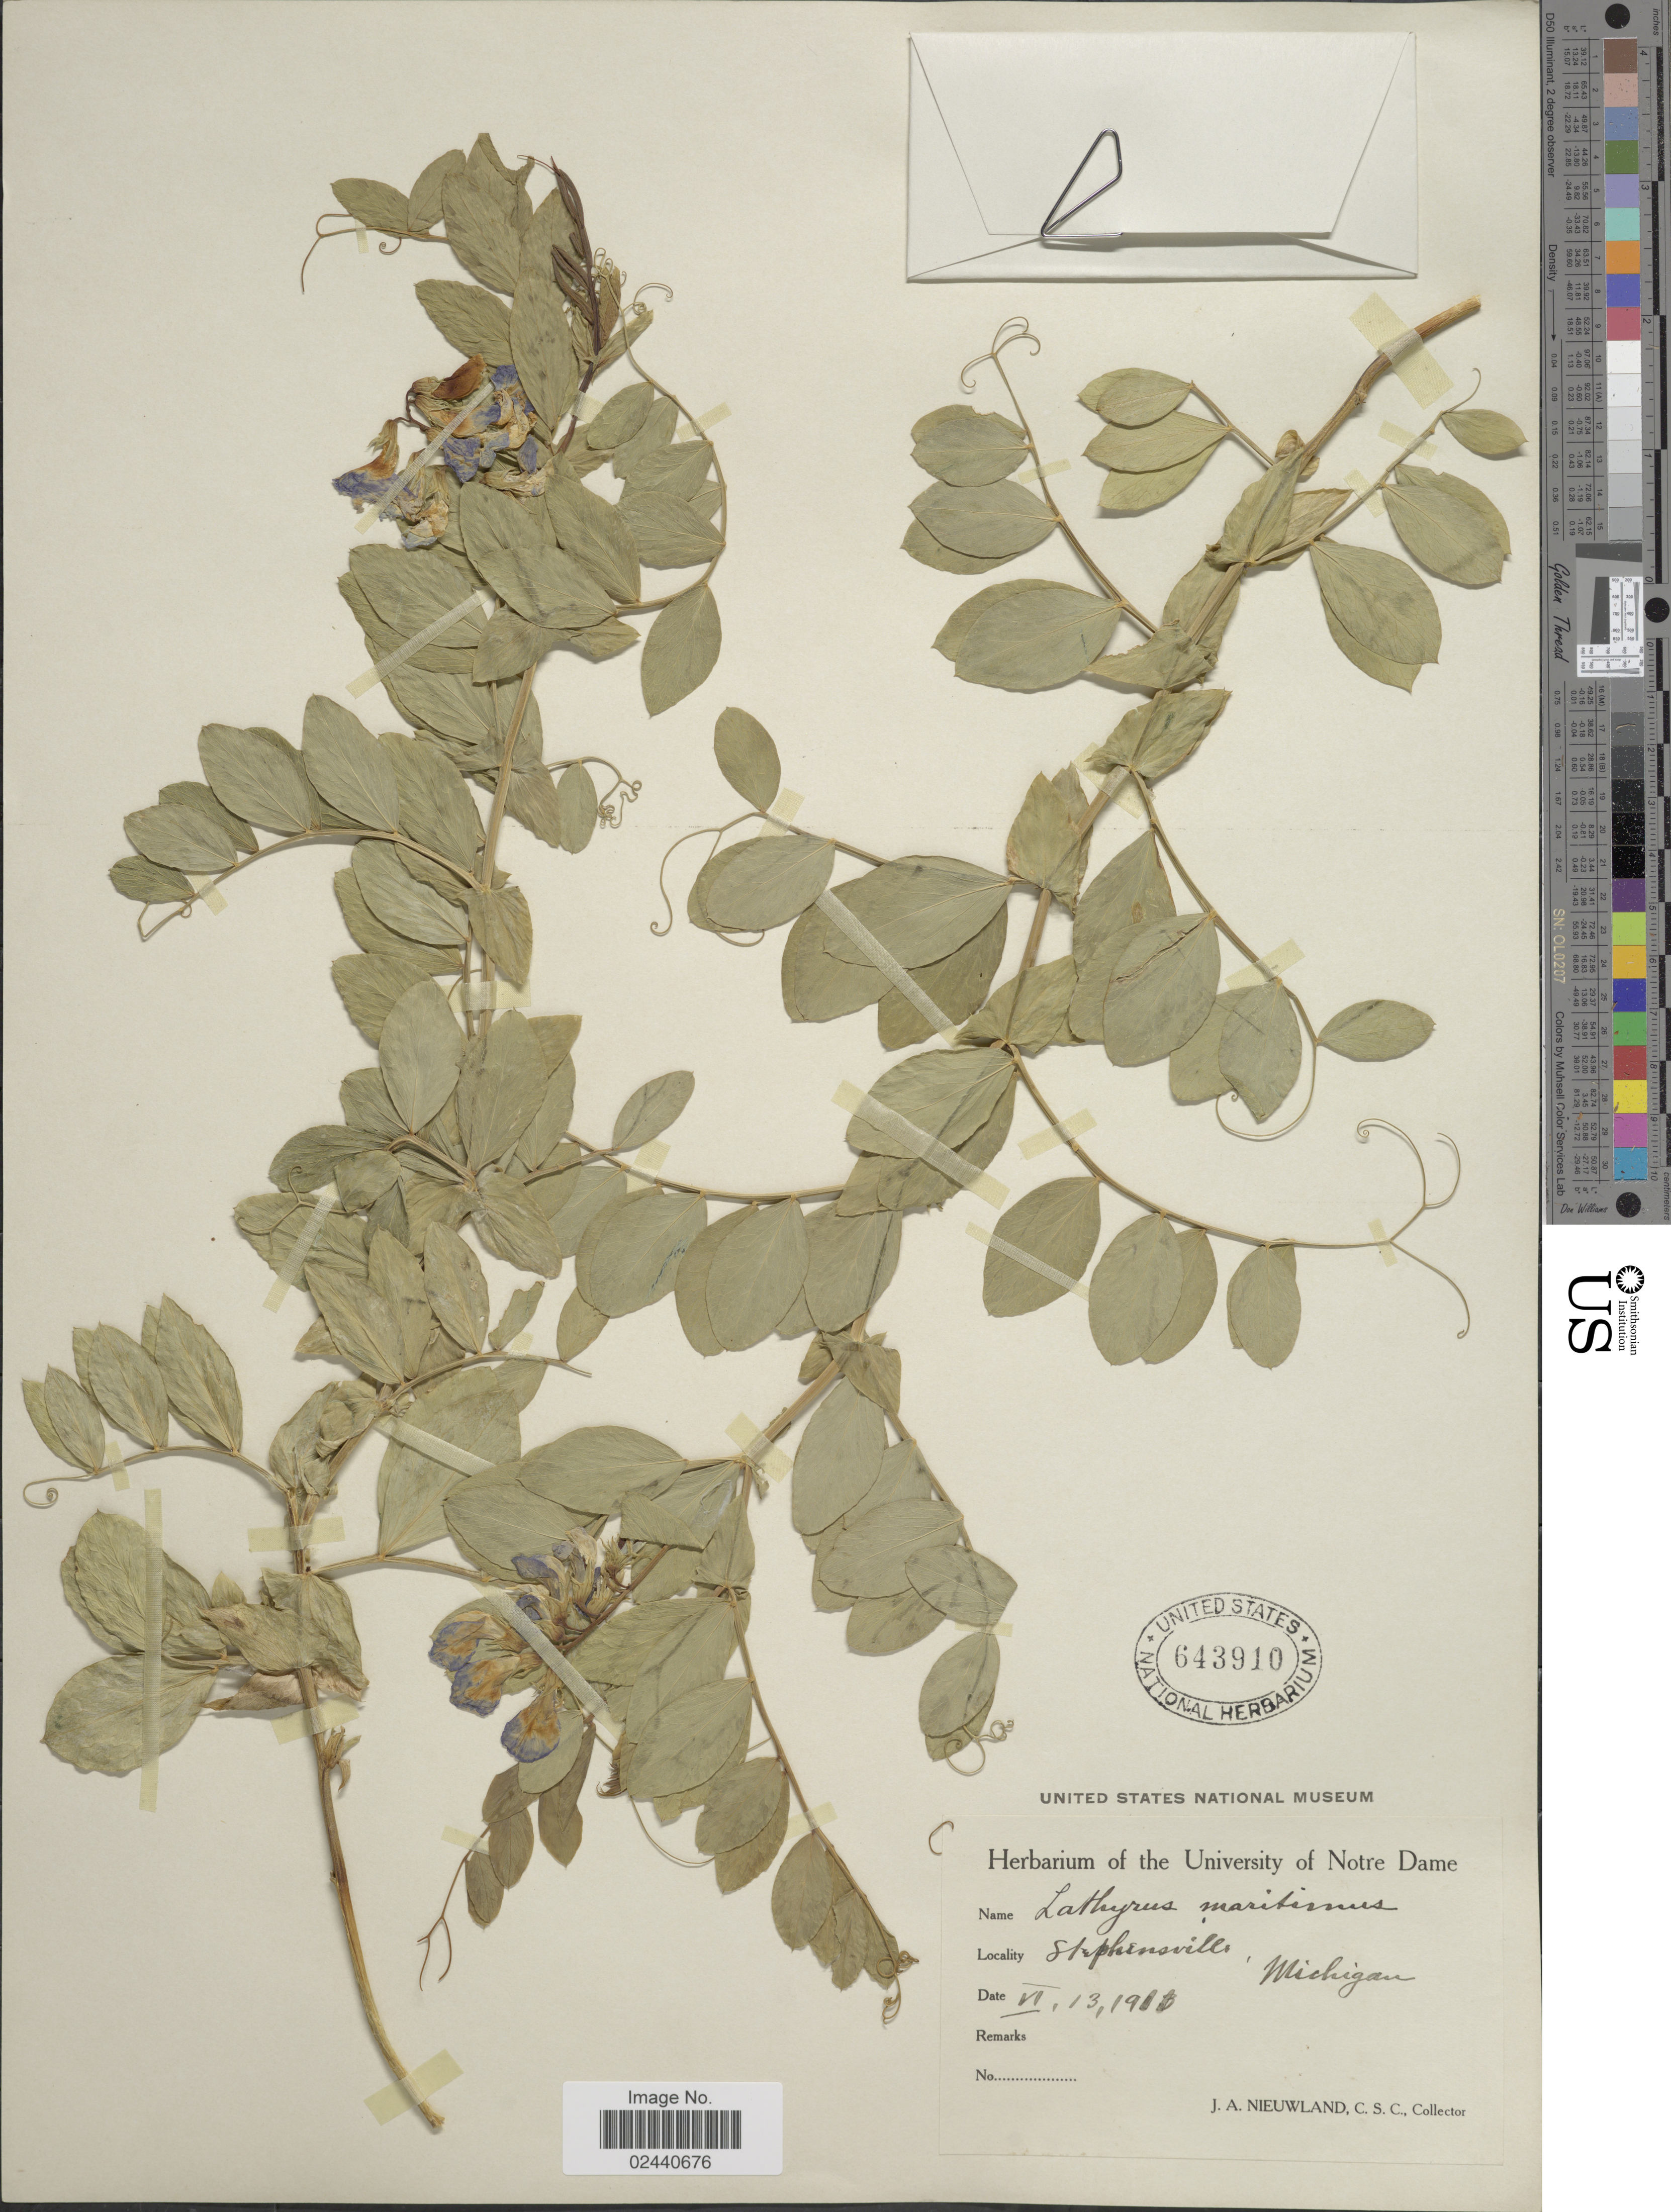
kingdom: Plantae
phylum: Tracheophyta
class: Magnoliopsida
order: Fabales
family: Fabaceae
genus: Lathyrus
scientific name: Lathyrus japonicus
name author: Willd.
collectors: J. A. Nieuwland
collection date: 1911-06-13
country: United States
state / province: Michigan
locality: Stephensville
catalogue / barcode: US 643910